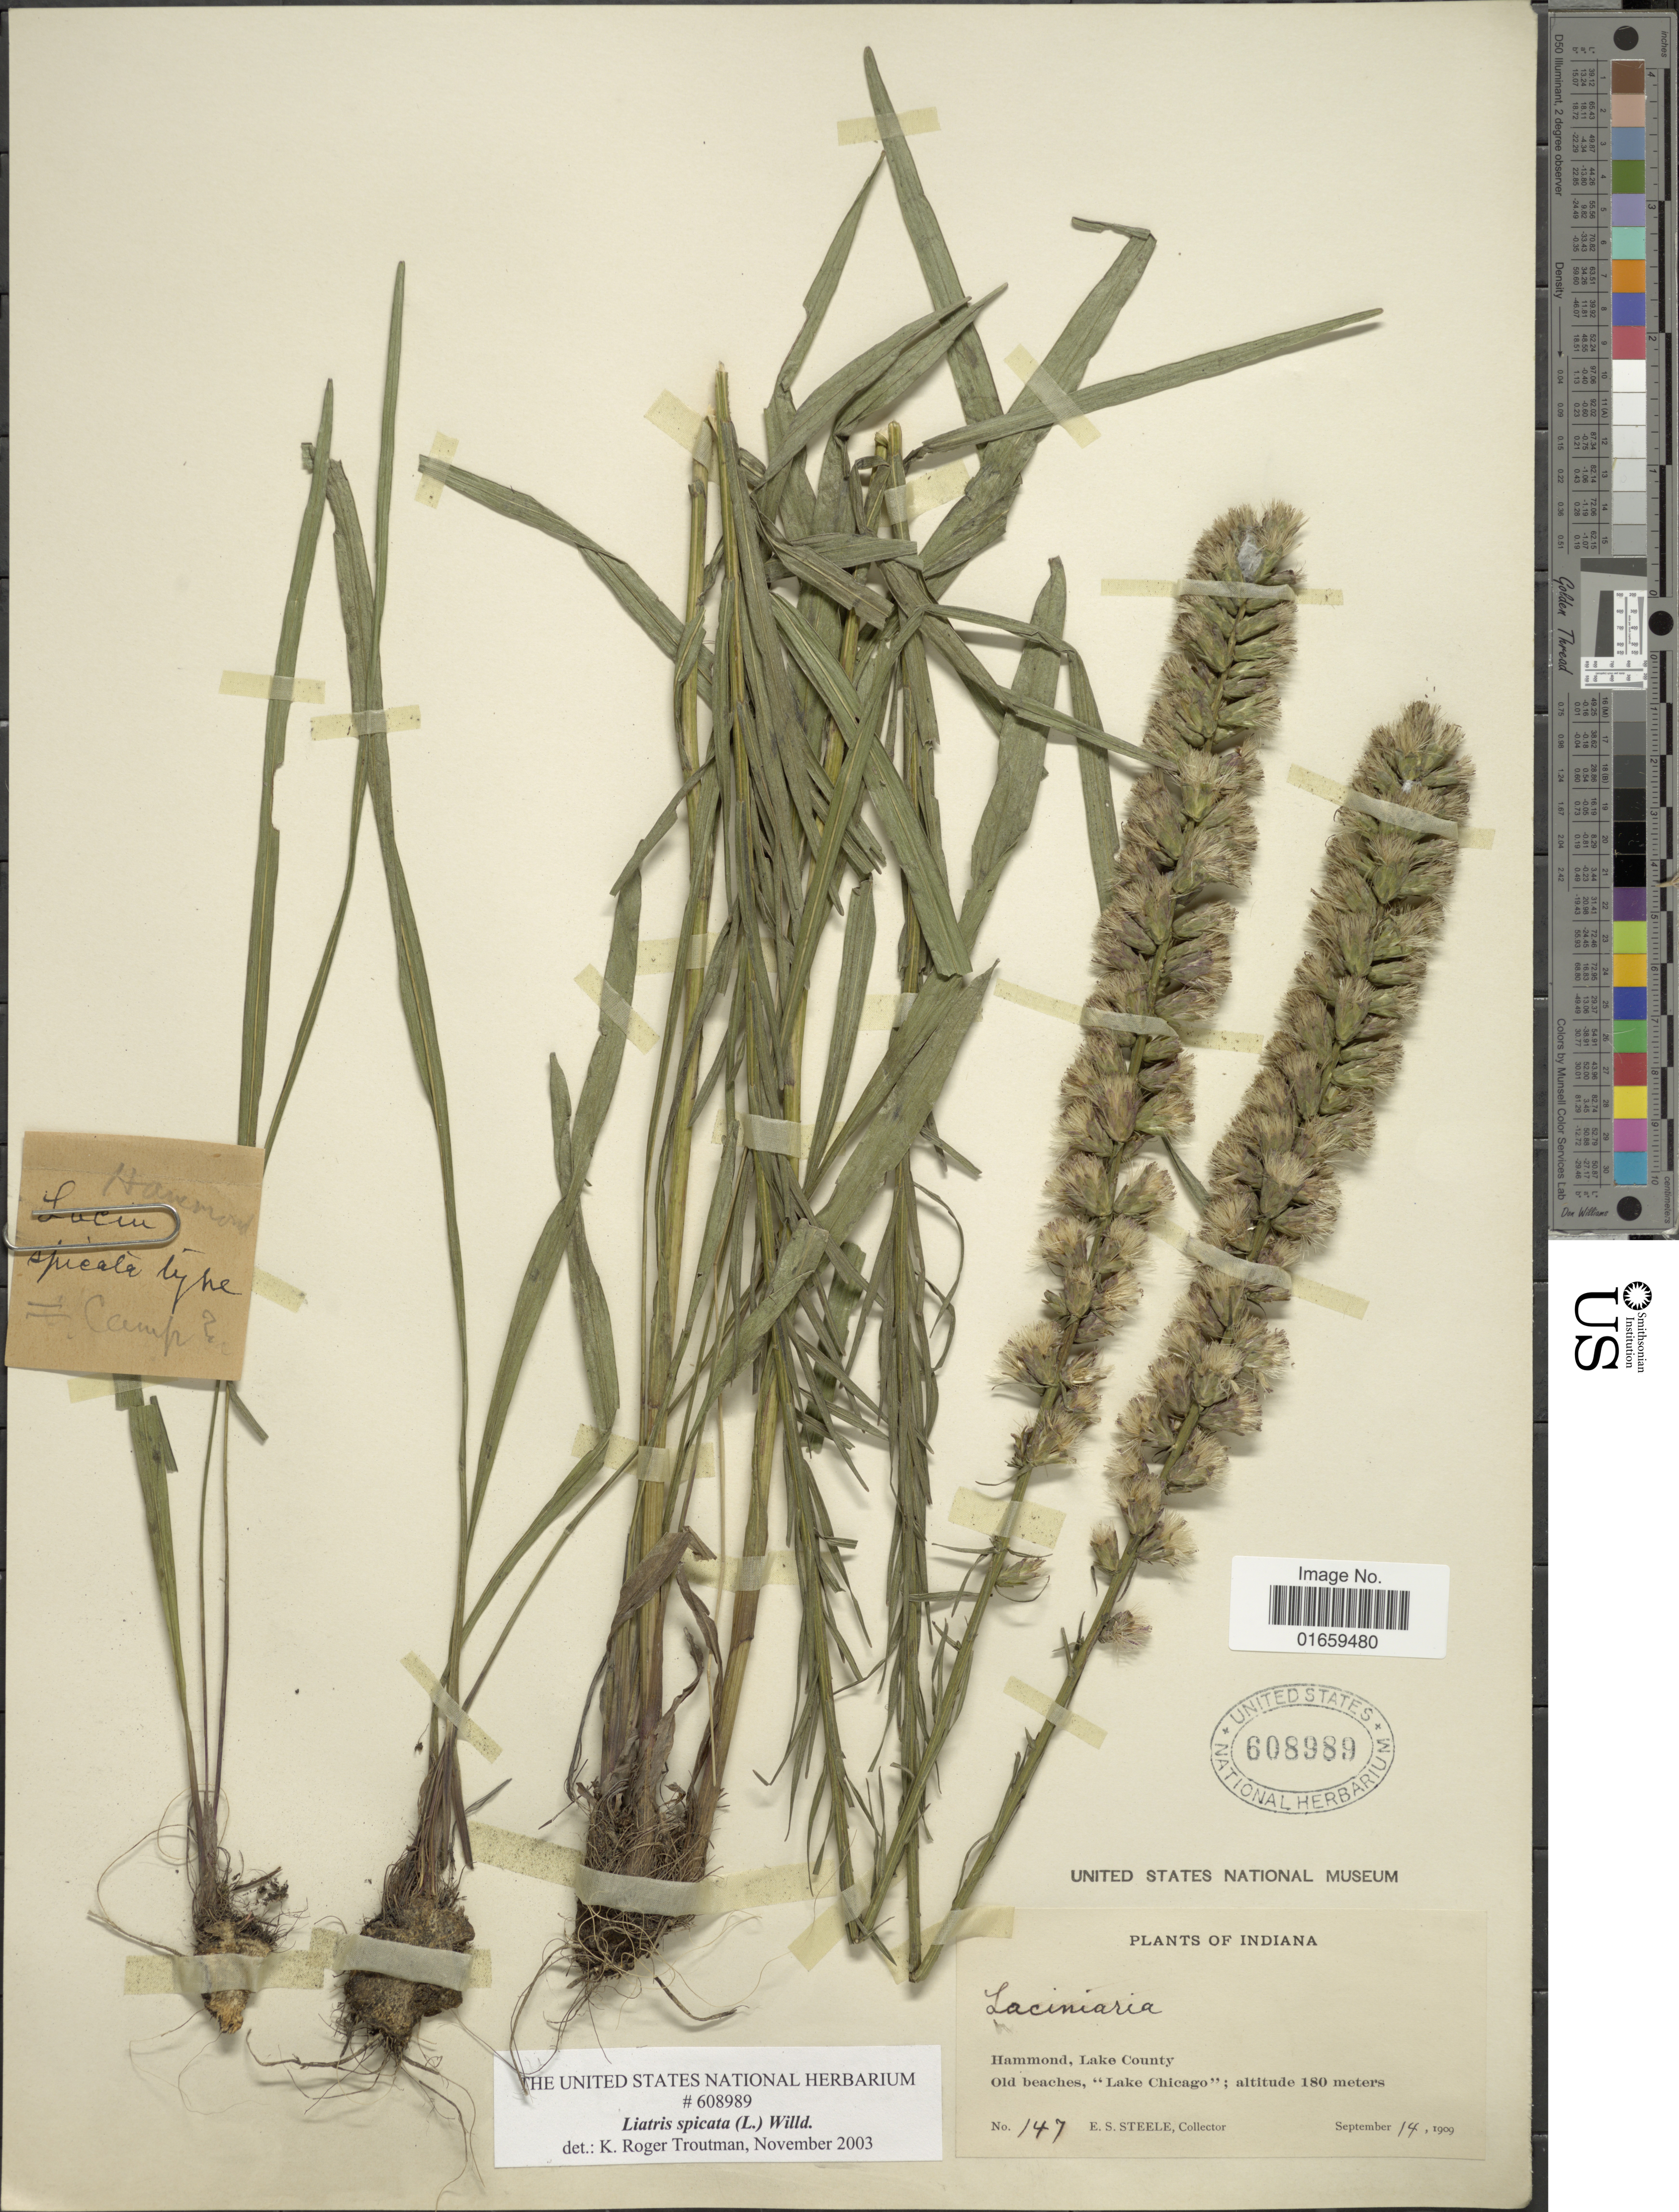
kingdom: Plantae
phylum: Tracheophyta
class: Magnoliopsida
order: Asterales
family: Asteraceae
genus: Liatris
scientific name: Liatris spicata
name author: (L.) Willd.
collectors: E. Steele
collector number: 147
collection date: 1909-09-14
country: United States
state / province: Indiana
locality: Hammond, Lake County, Old Beaches, "Lake Chicago"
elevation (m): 180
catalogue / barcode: US 608989